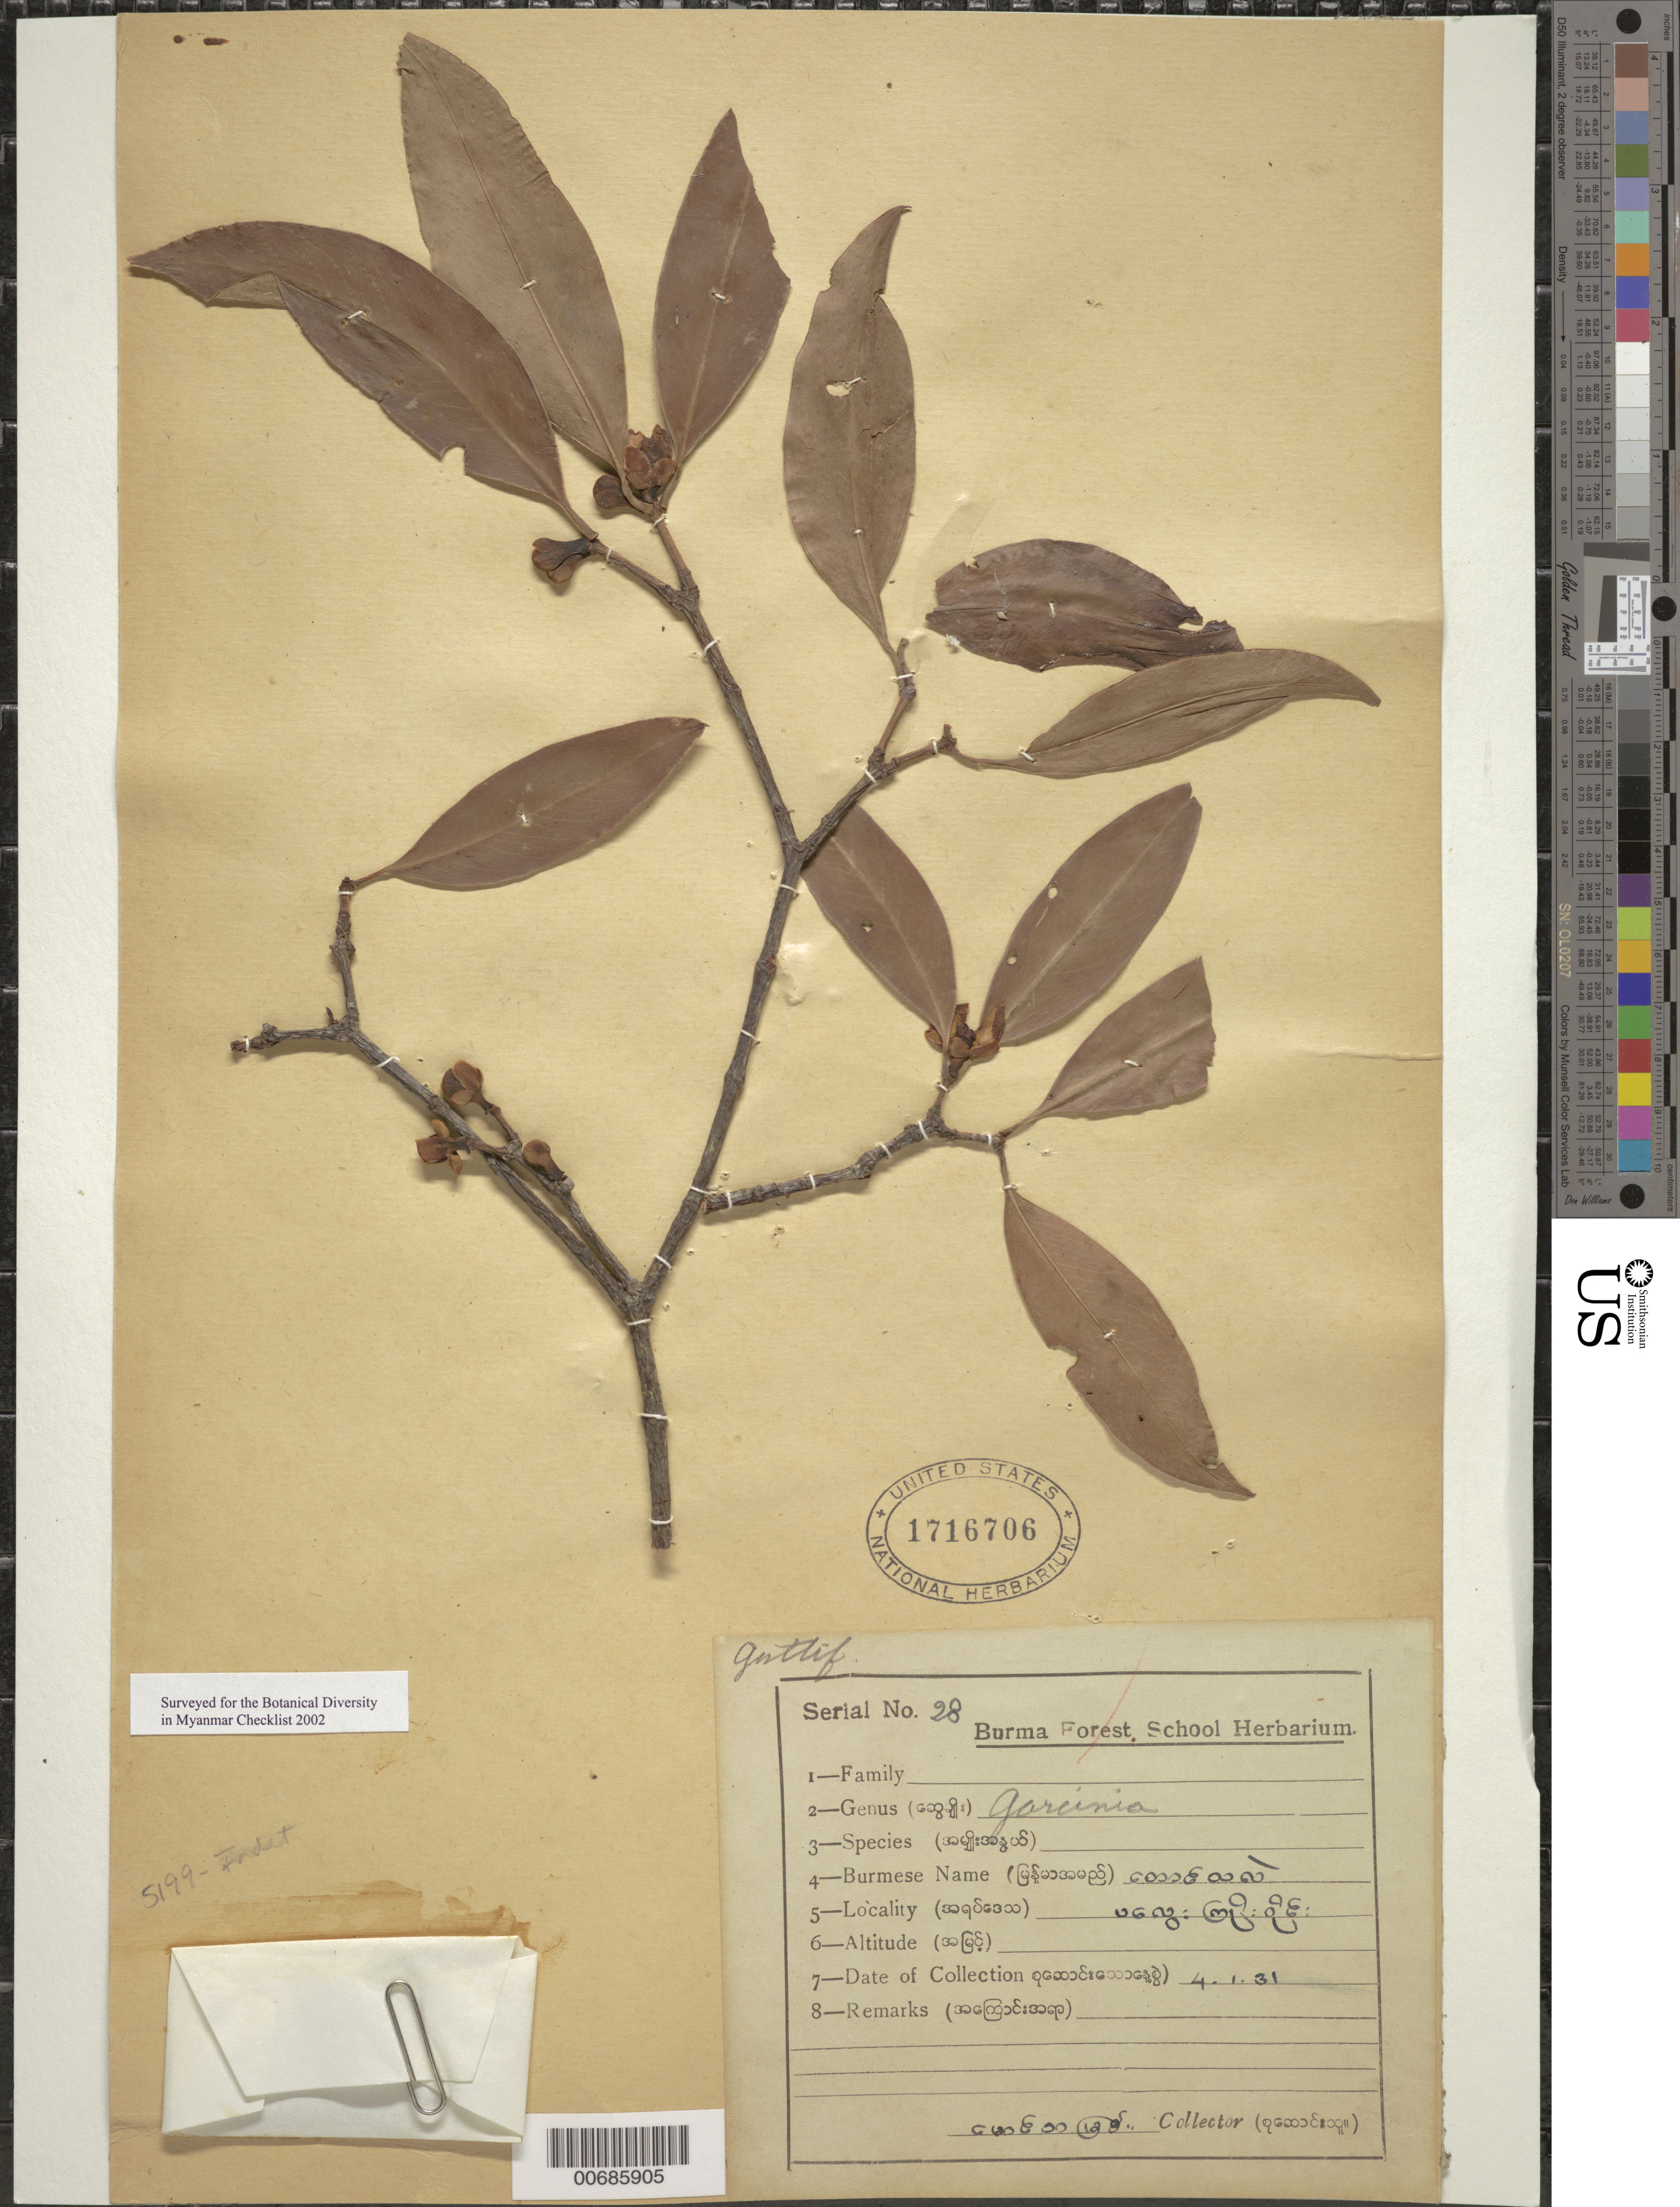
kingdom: Plantae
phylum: Tracheophyta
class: Magnoliopsida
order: Malpighiales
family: Clusiaceae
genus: Garcinia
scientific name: Garcinia sp.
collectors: Burma Forest School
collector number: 28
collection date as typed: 04 Jan 1931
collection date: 1931-01-04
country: Myanmar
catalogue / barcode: US 1716706